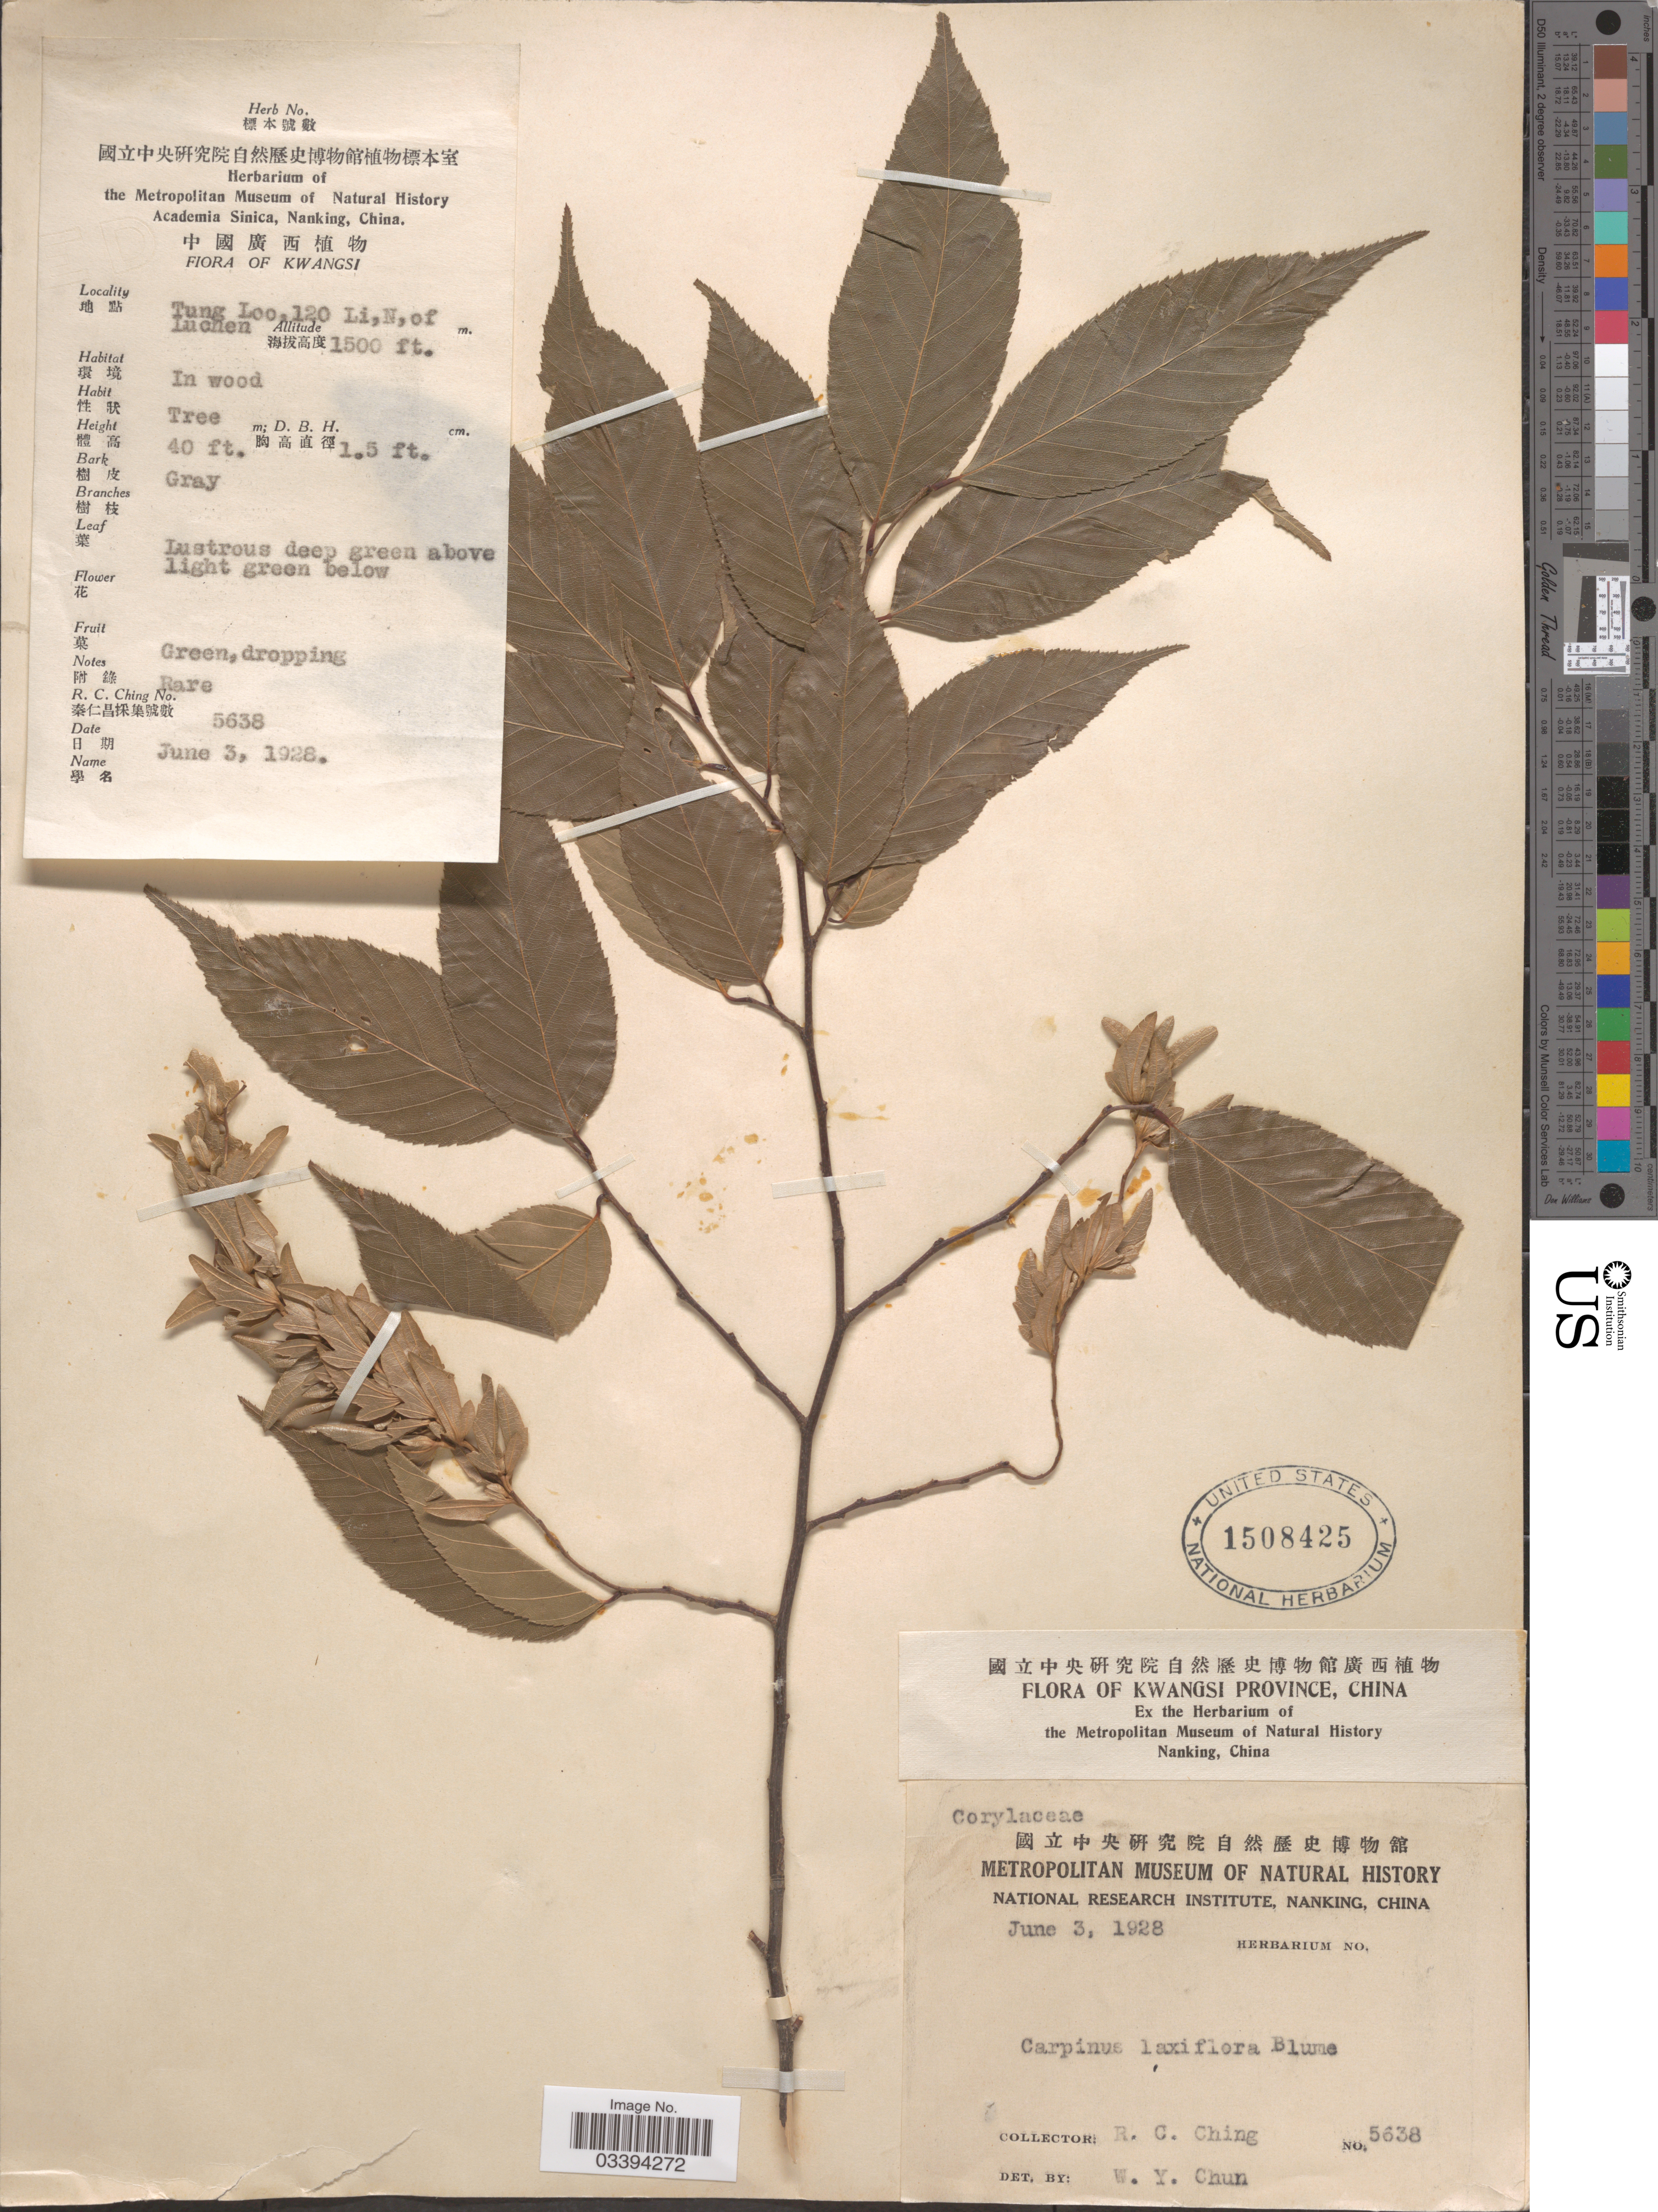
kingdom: Plantae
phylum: Tracheophyta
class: Magnoliopsida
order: Fagales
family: Betulaceae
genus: Carpinus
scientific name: Carpinus laxiflora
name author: (Siebold & Zucc.) Blume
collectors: R. C. Ching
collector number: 5638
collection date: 1928-06-03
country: China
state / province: Guangxi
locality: Kwangsi. Tung Loo, 120 Li, N of Luchen.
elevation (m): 457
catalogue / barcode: US 1508425